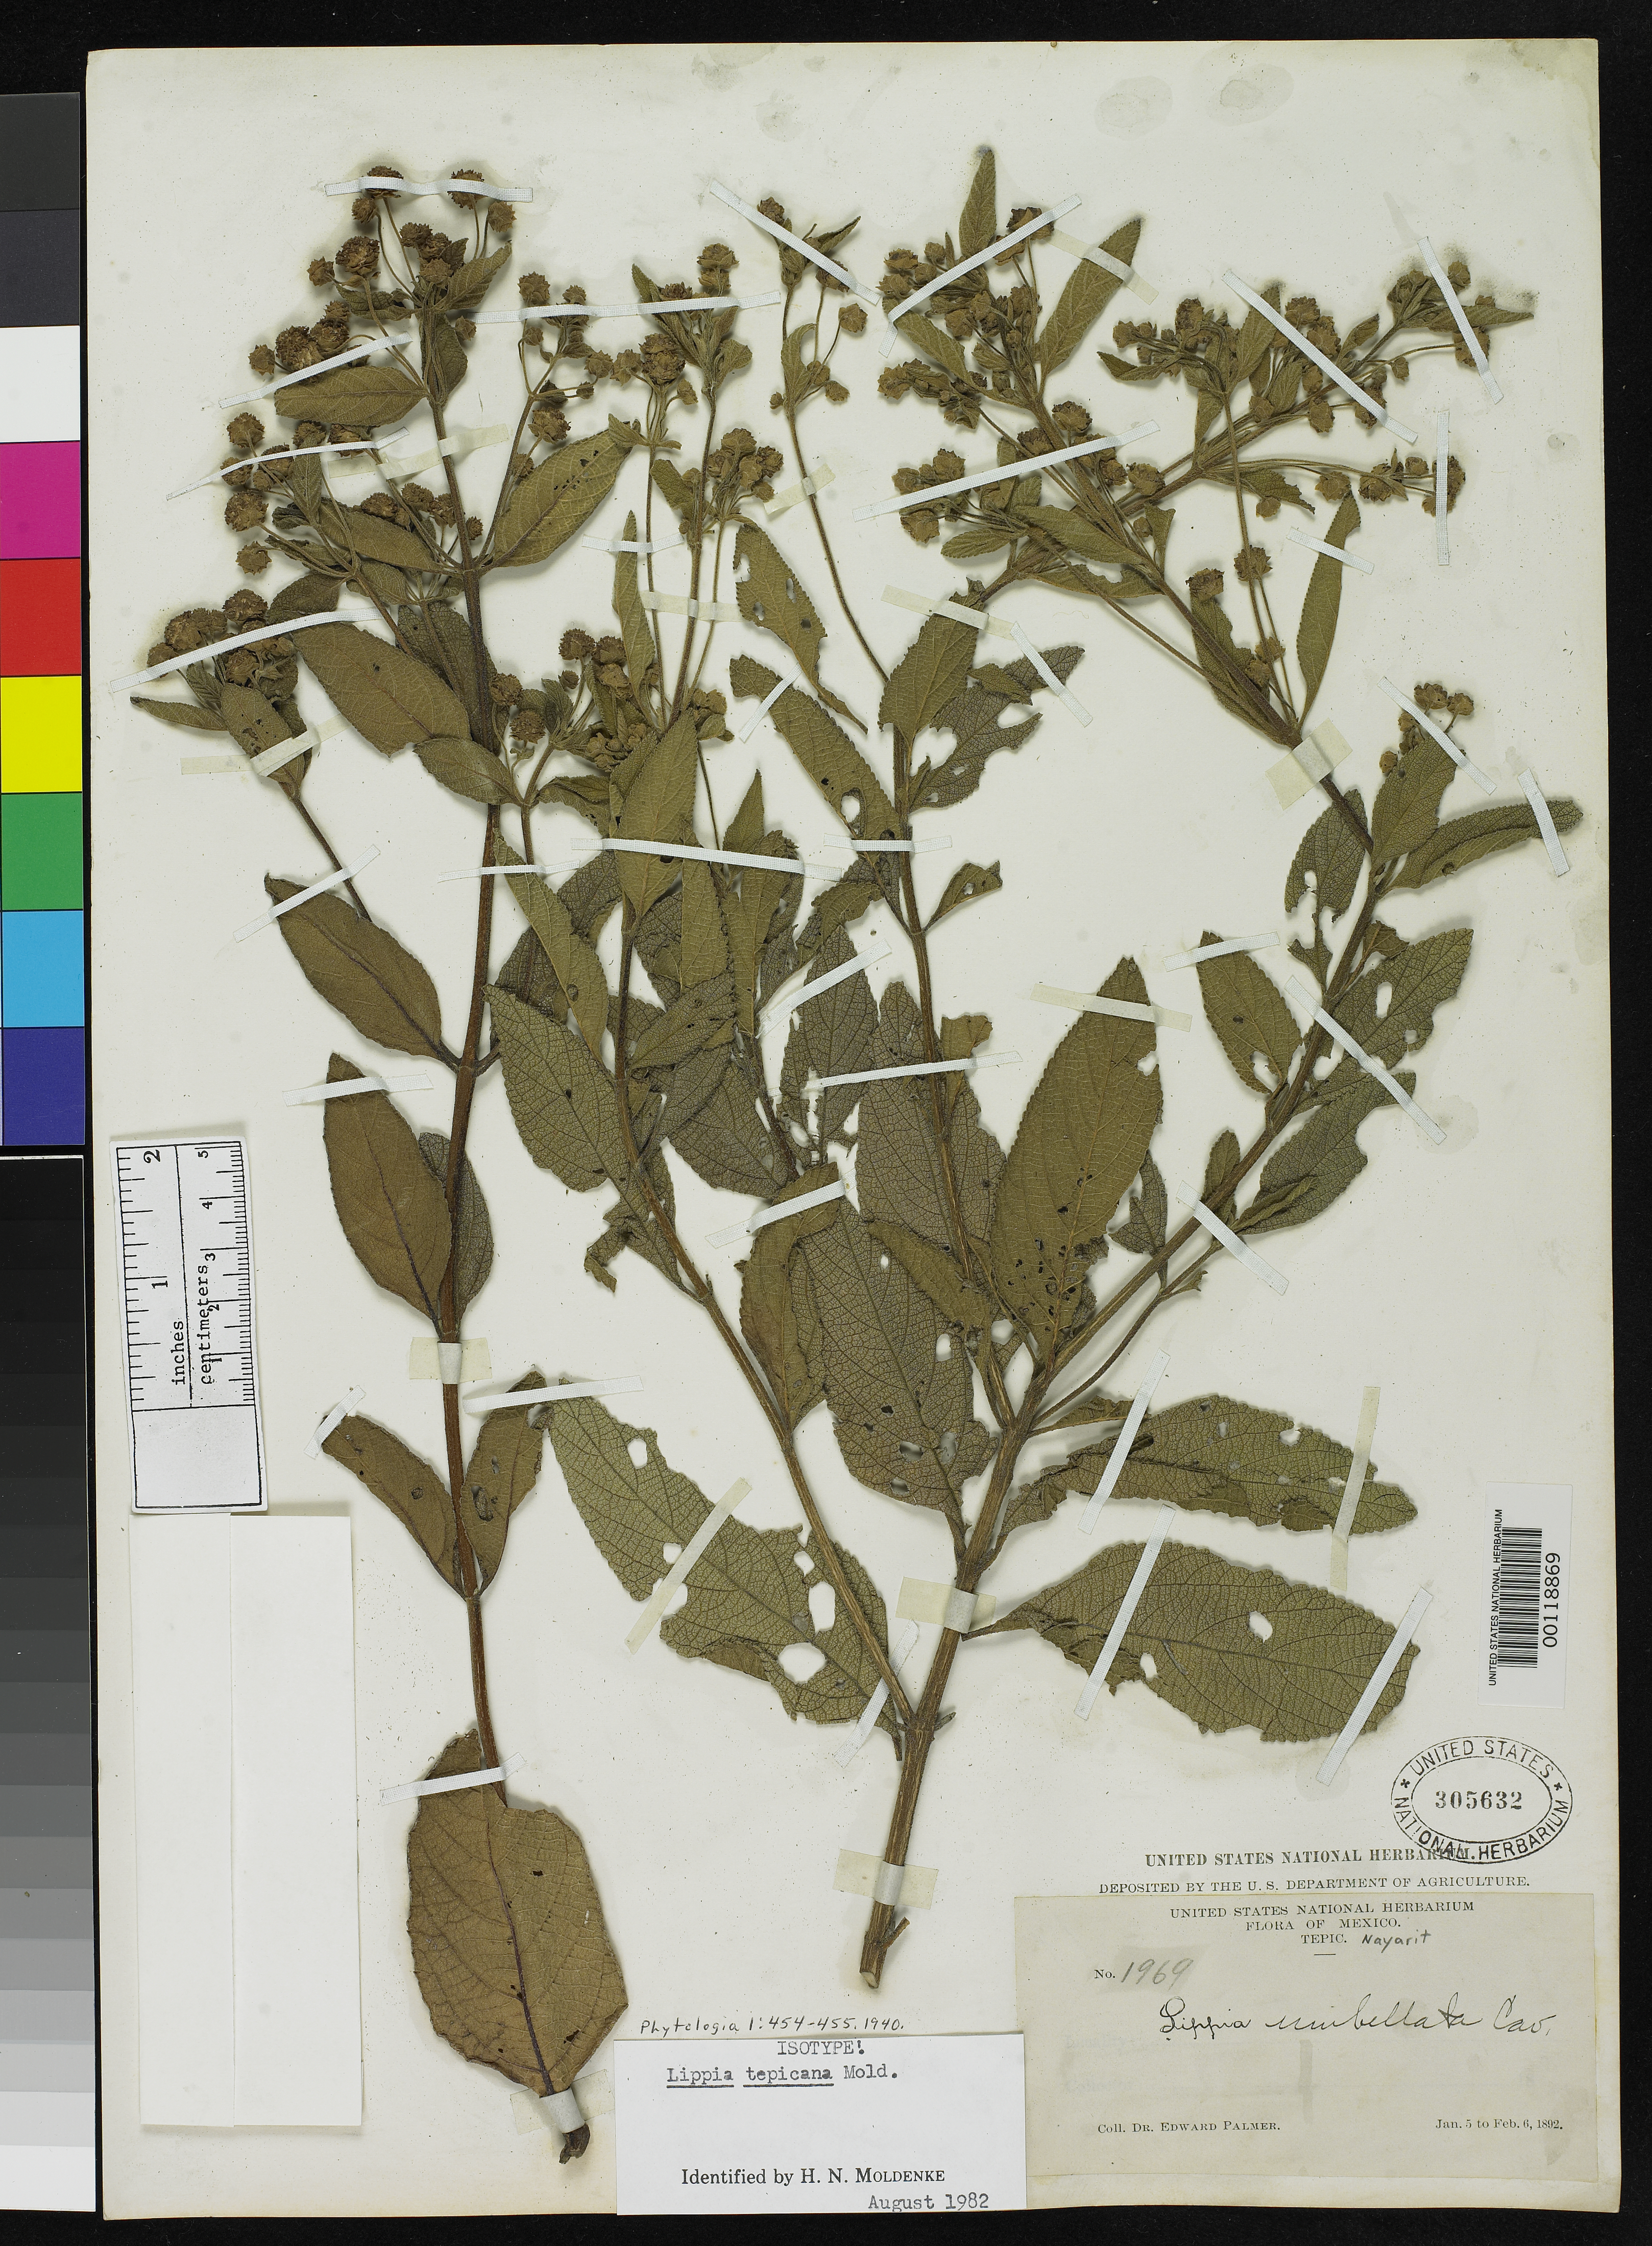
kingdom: Plantae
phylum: Tracheophyta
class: Magnoliopsida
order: Lamiales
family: Verbenaceae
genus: Lippia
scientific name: Lippia tepicana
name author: Moldenke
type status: Isotype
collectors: E. Palmer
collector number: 1969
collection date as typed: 05 Jan 1892 to 06 Feb 1892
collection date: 1892-01-05/1892-02-06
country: Mexico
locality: Nayarit.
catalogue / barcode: US 305632